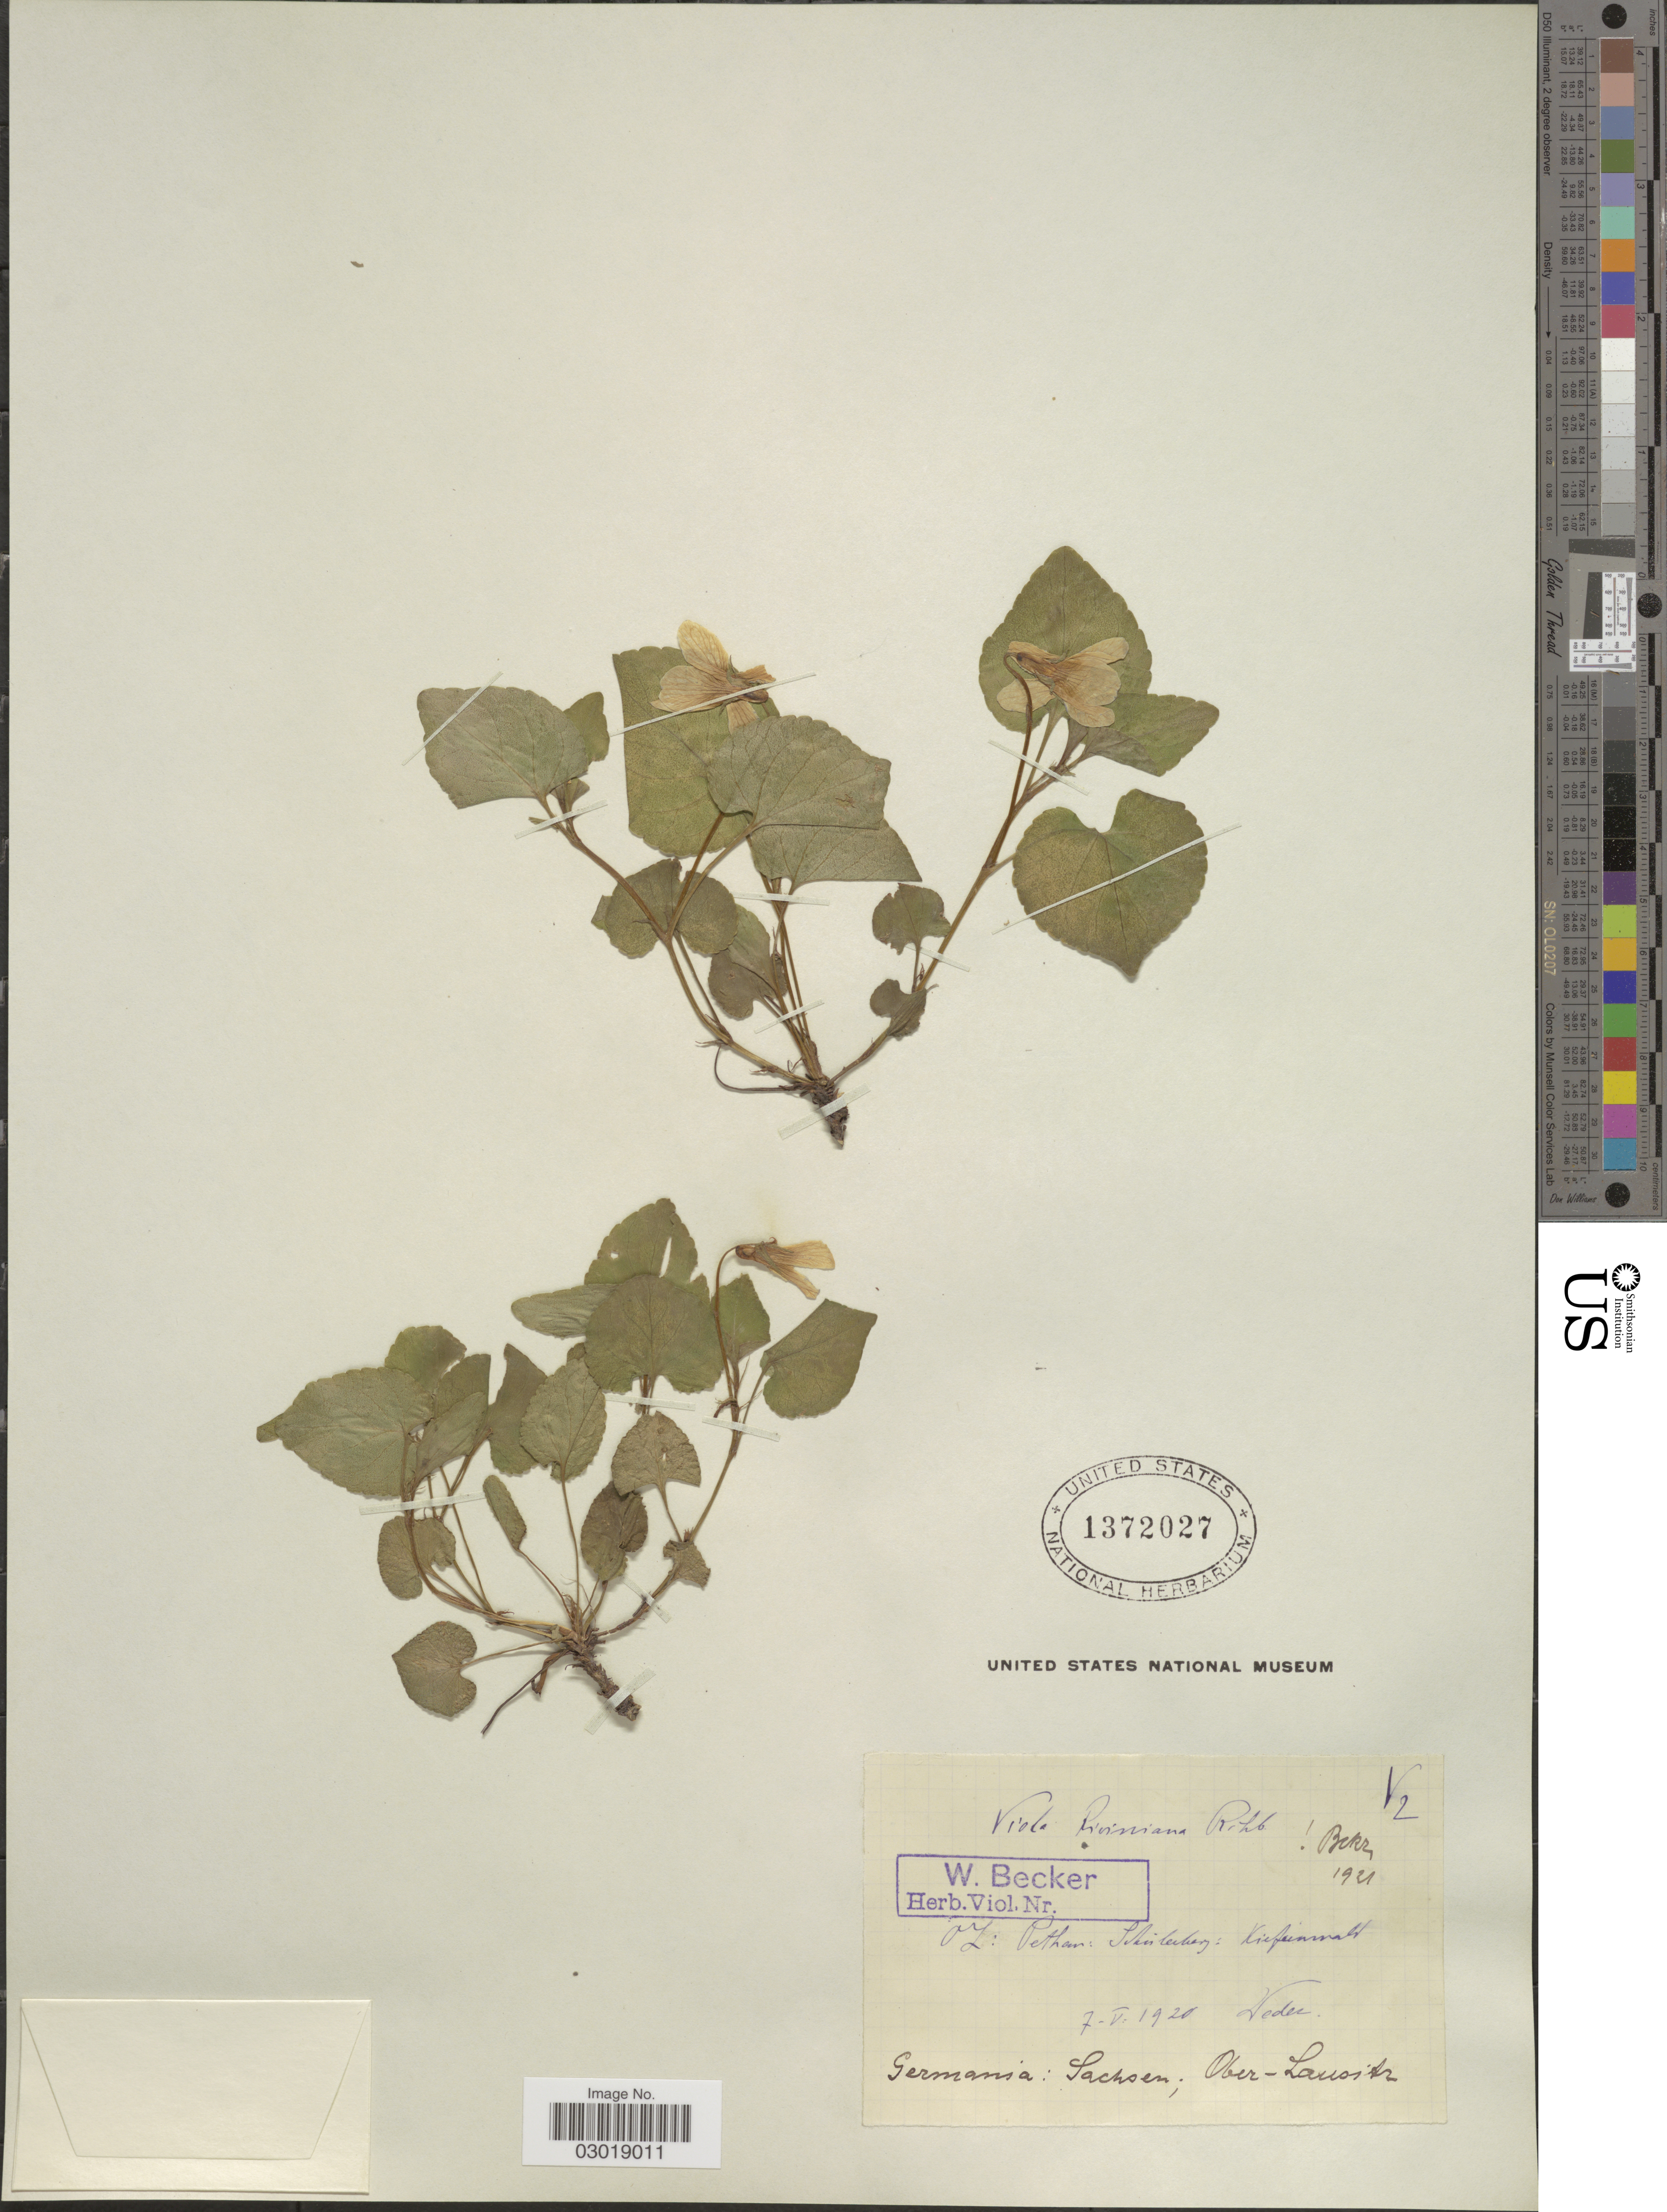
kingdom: Plantae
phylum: Tracheophyta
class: Magnoliopsida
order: Malpighiales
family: Violaceae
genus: Viola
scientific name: Viola riviniana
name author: Rchb.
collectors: Weder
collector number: V2*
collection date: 1920-05-07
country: Germany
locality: Sachsen; Ober-Lausitz.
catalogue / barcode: US 1372027